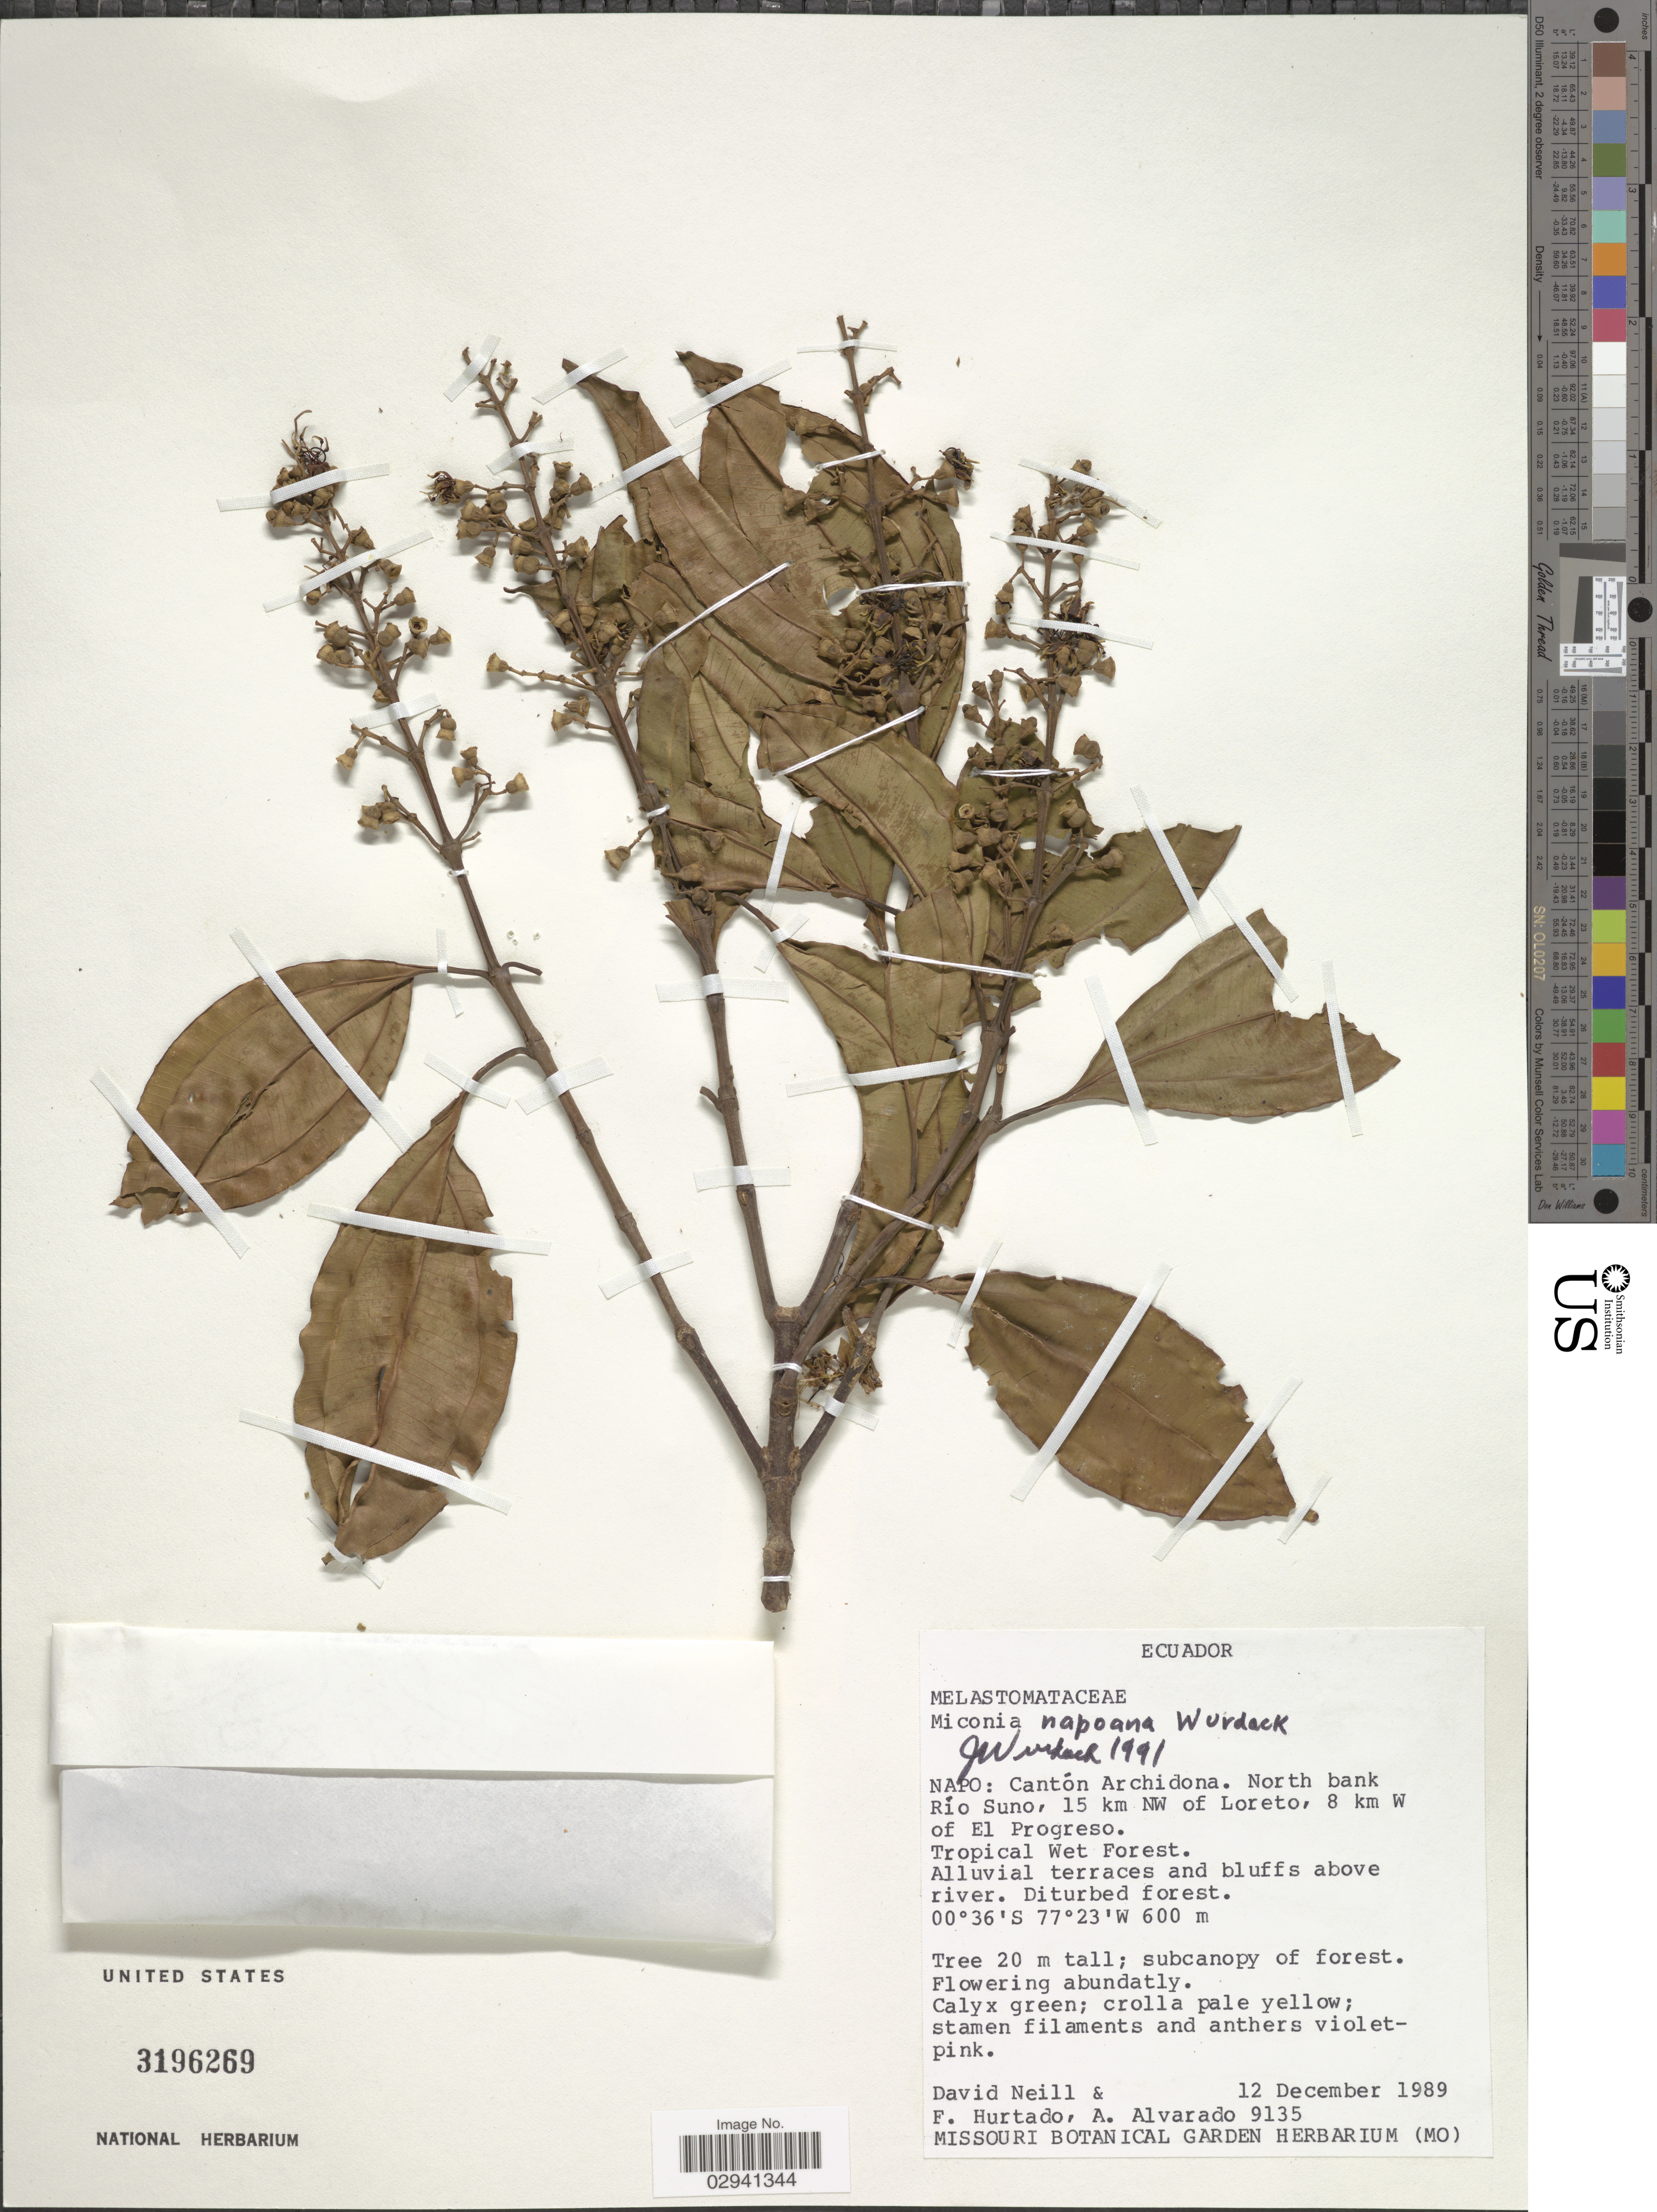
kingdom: Plantae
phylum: Tracheophyta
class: Magnoliopsida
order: Myrtales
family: Melastomataceae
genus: Miconia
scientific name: Miconia napoana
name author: Wurdack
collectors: D. Neill, F. Hurtado & A. Alvarado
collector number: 9135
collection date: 1989-12-12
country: Ecuador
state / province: Napo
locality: Cantón Archidona, North bank Río Suno, 15 km NW of Loreto, 8 km W of El Progreso, Tropical Wet Forest.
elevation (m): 600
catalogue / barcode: US 3196269